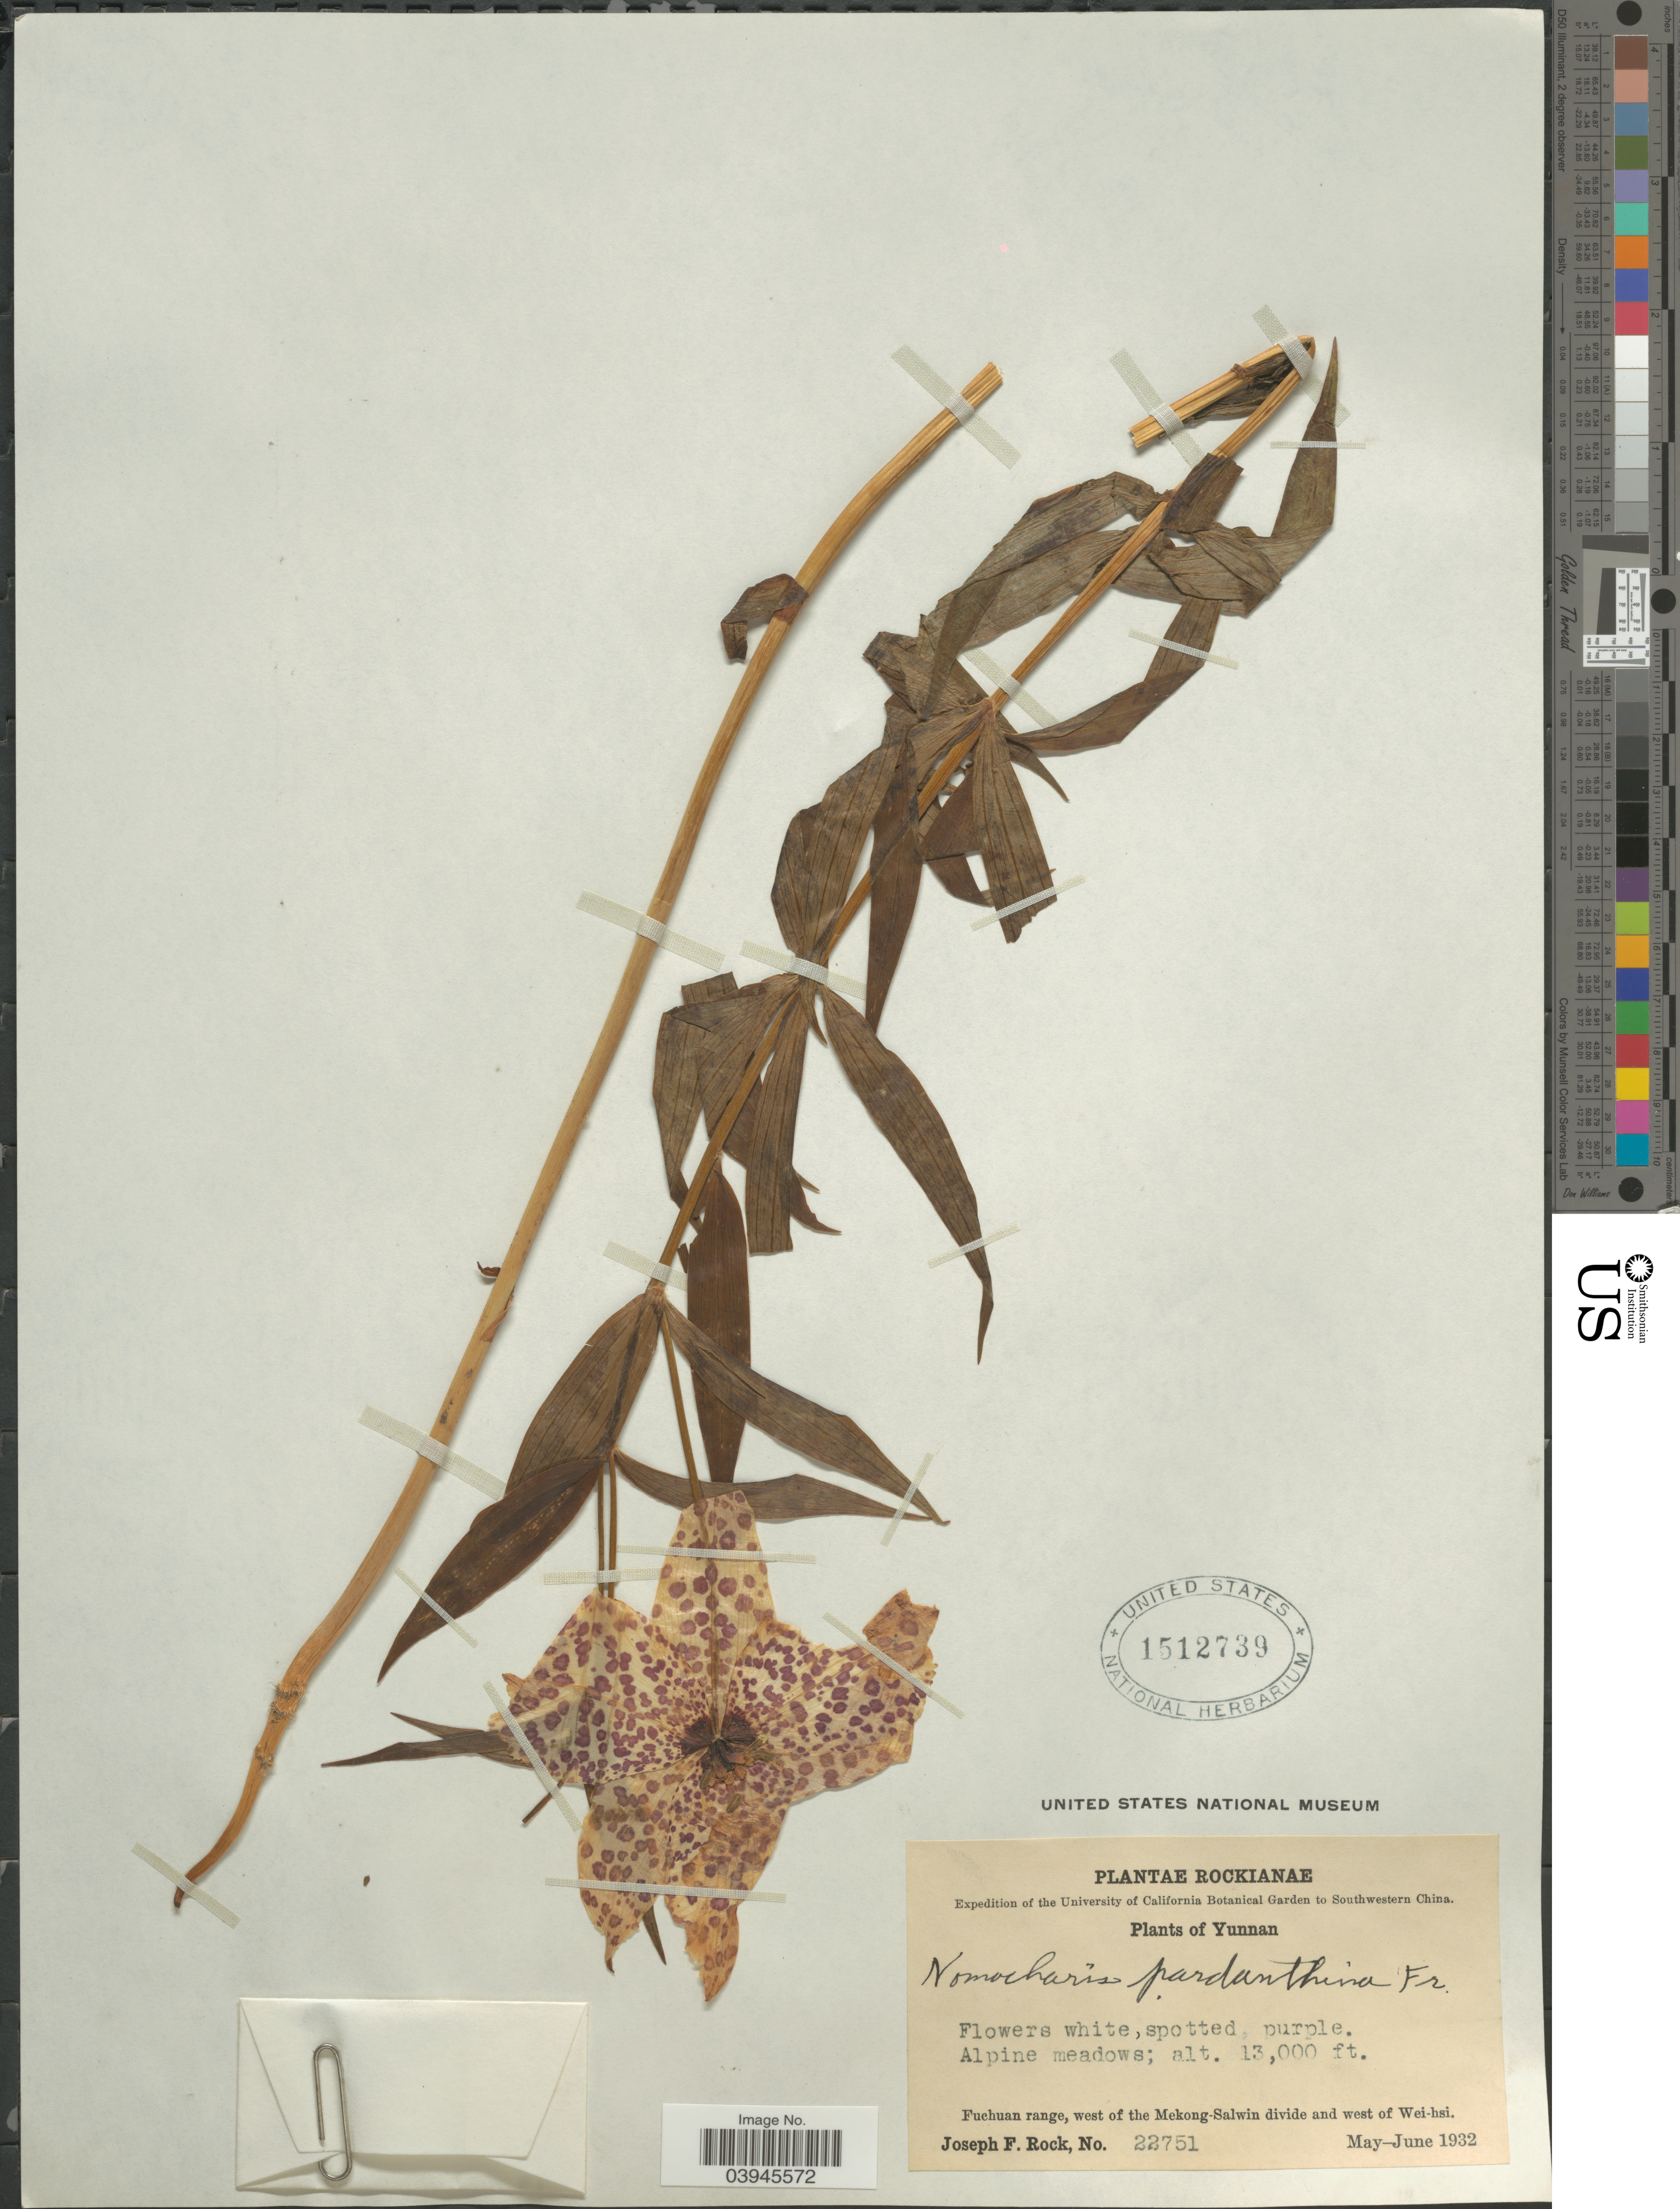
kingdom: Plantae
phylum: Tracheophyta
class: Liliopsida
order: Liliales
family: Liliaceae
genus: Lilium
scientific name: Lilium pardanthinum ined., 9/2021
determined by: Strong, Mark T., (BOT), Smithsonian Institution - National Museum of Natural History (UNITED STATES)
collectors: J. F. Rock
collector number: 22751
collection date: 1932-05/1932-06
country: China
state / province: Yunnan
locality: Southwestern China. Alpine meadows; Fuchuan range, west of the Mekong-Salwin divide and west of Wei-hsi.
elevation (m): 3962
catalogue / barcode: US 1512739